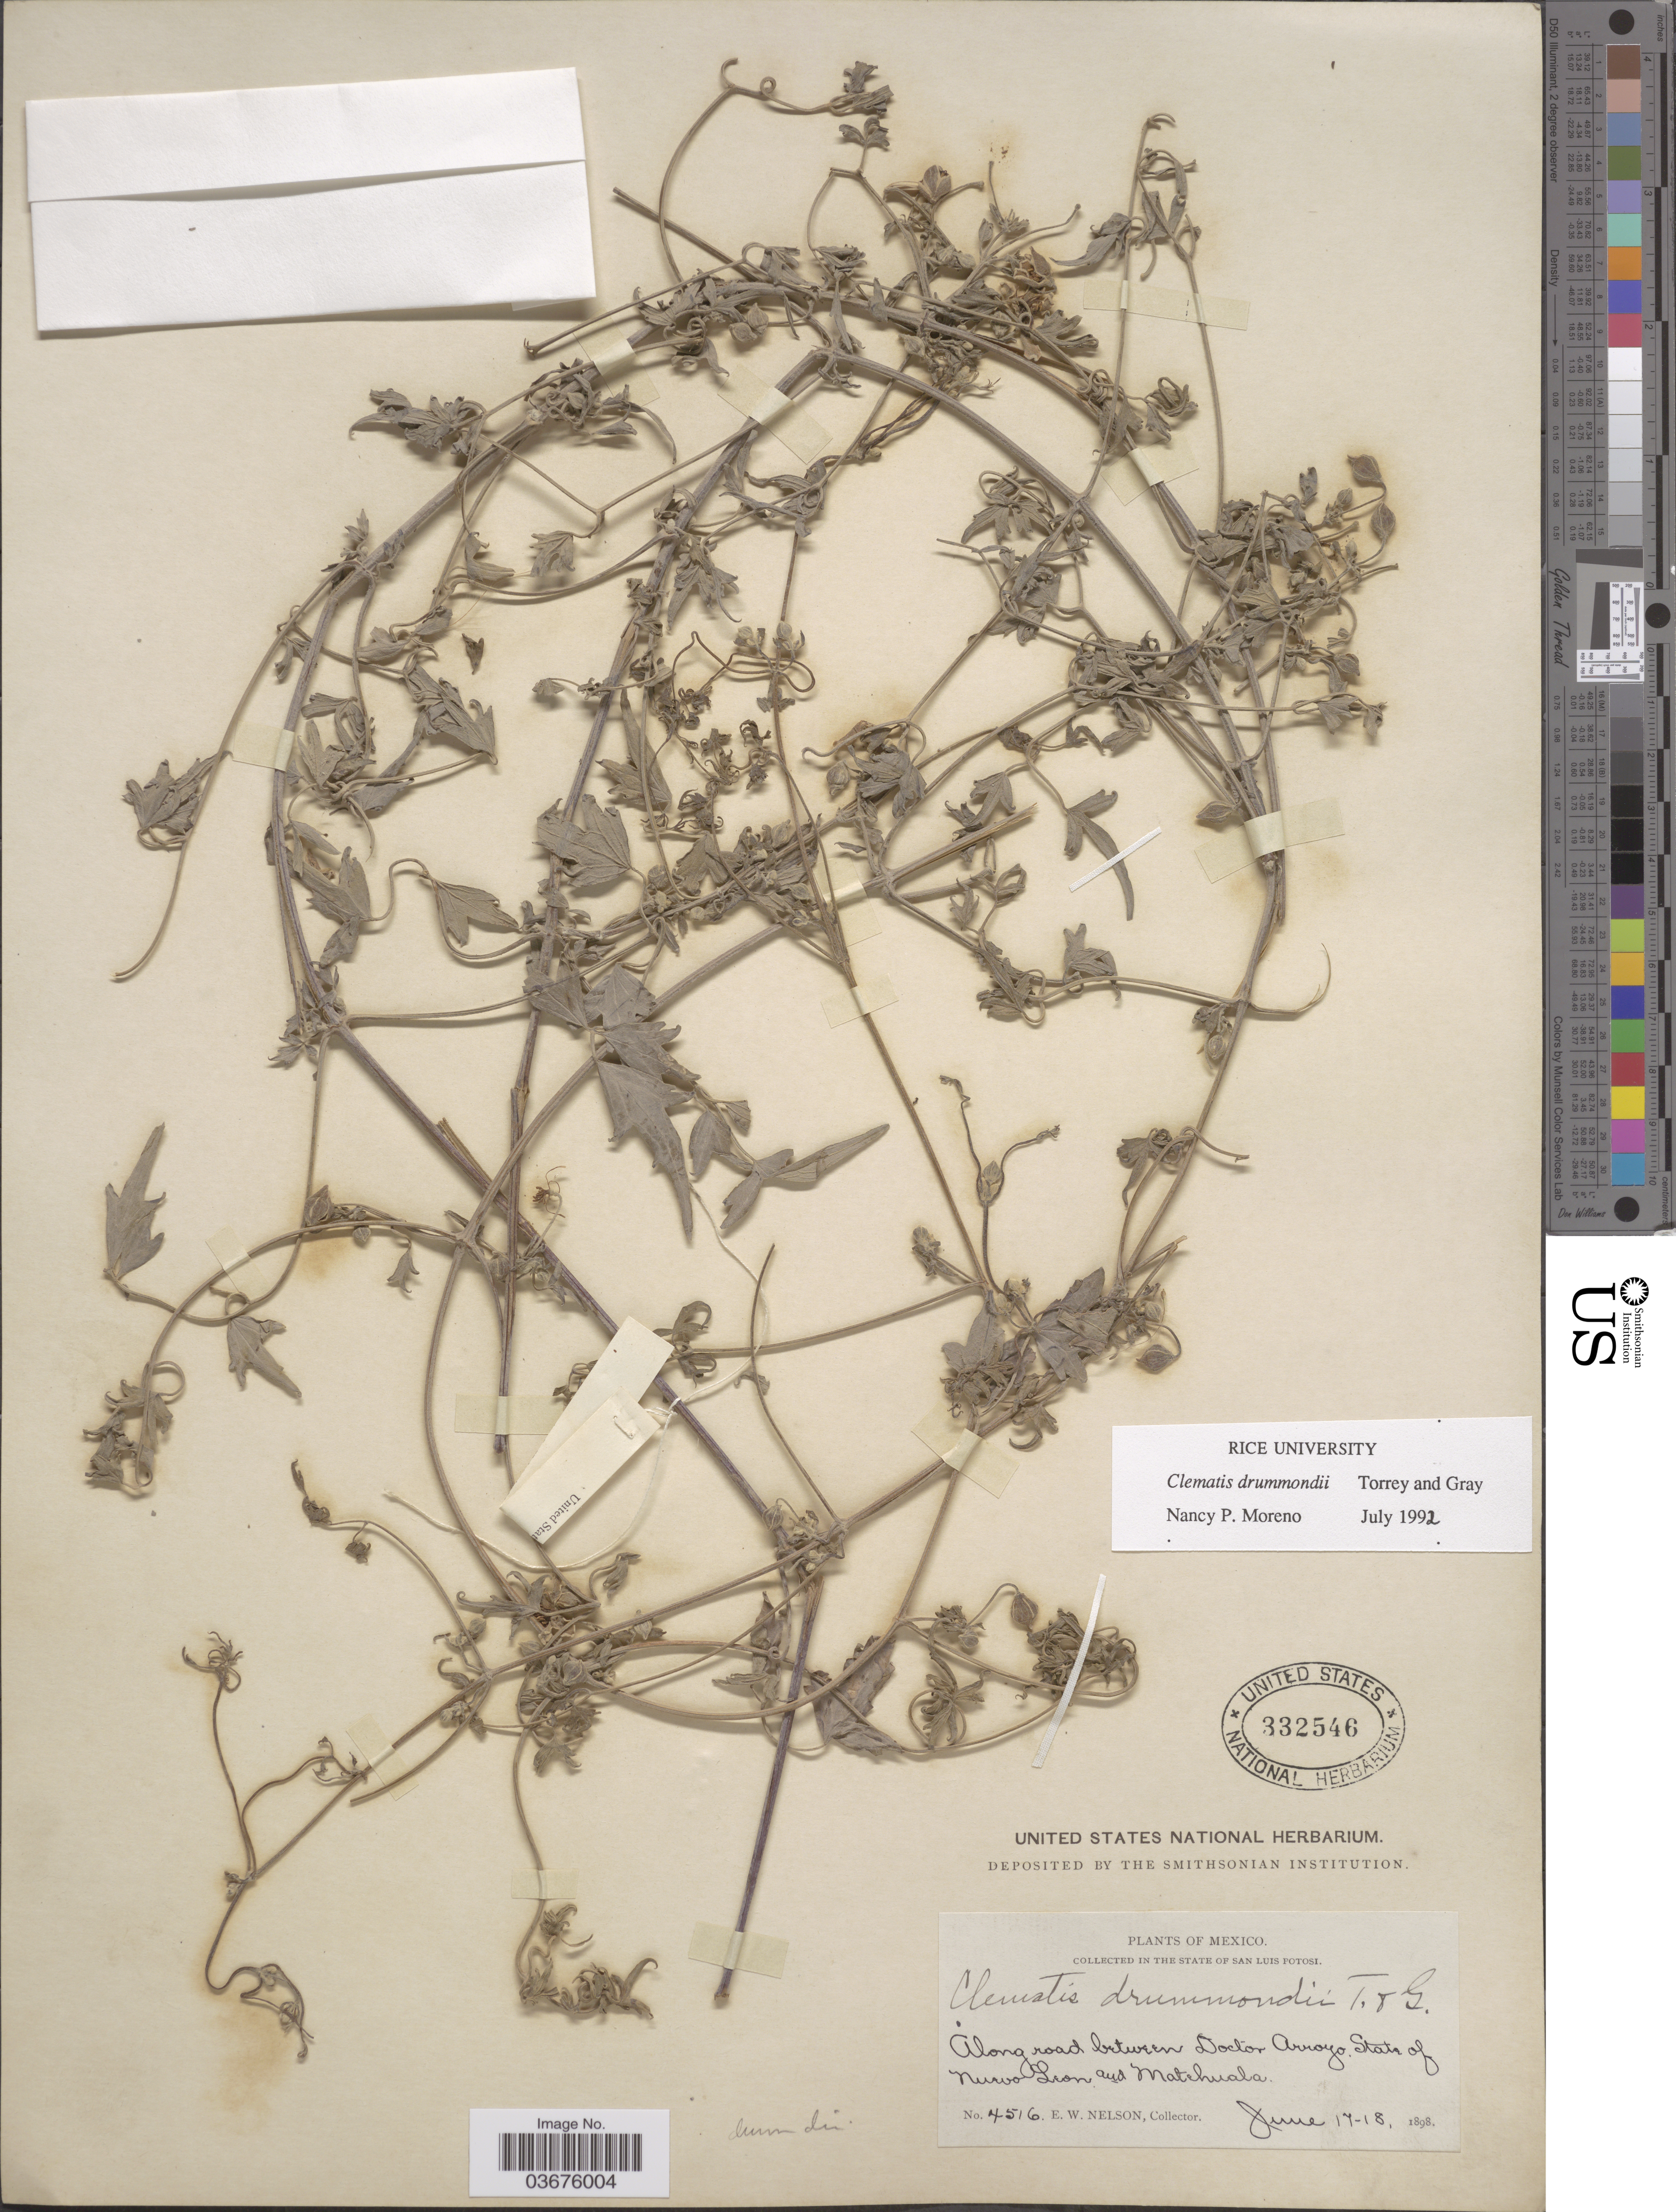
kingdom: Plantae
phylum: Tracheophyta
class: Magnoliopsida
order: Ranunculales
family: Ranunculaceae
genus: Clematis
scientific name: Clematis drummondii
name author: Torr. & A. Gray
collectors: E. W. Nelson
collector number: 4516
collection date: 1898-06-17/1898-06-18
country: Mexico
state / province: San Luis Potosí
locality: Along road between Doctor Arroyo, State of Nuevo Leon and Matehuala.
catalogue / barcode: US 332546